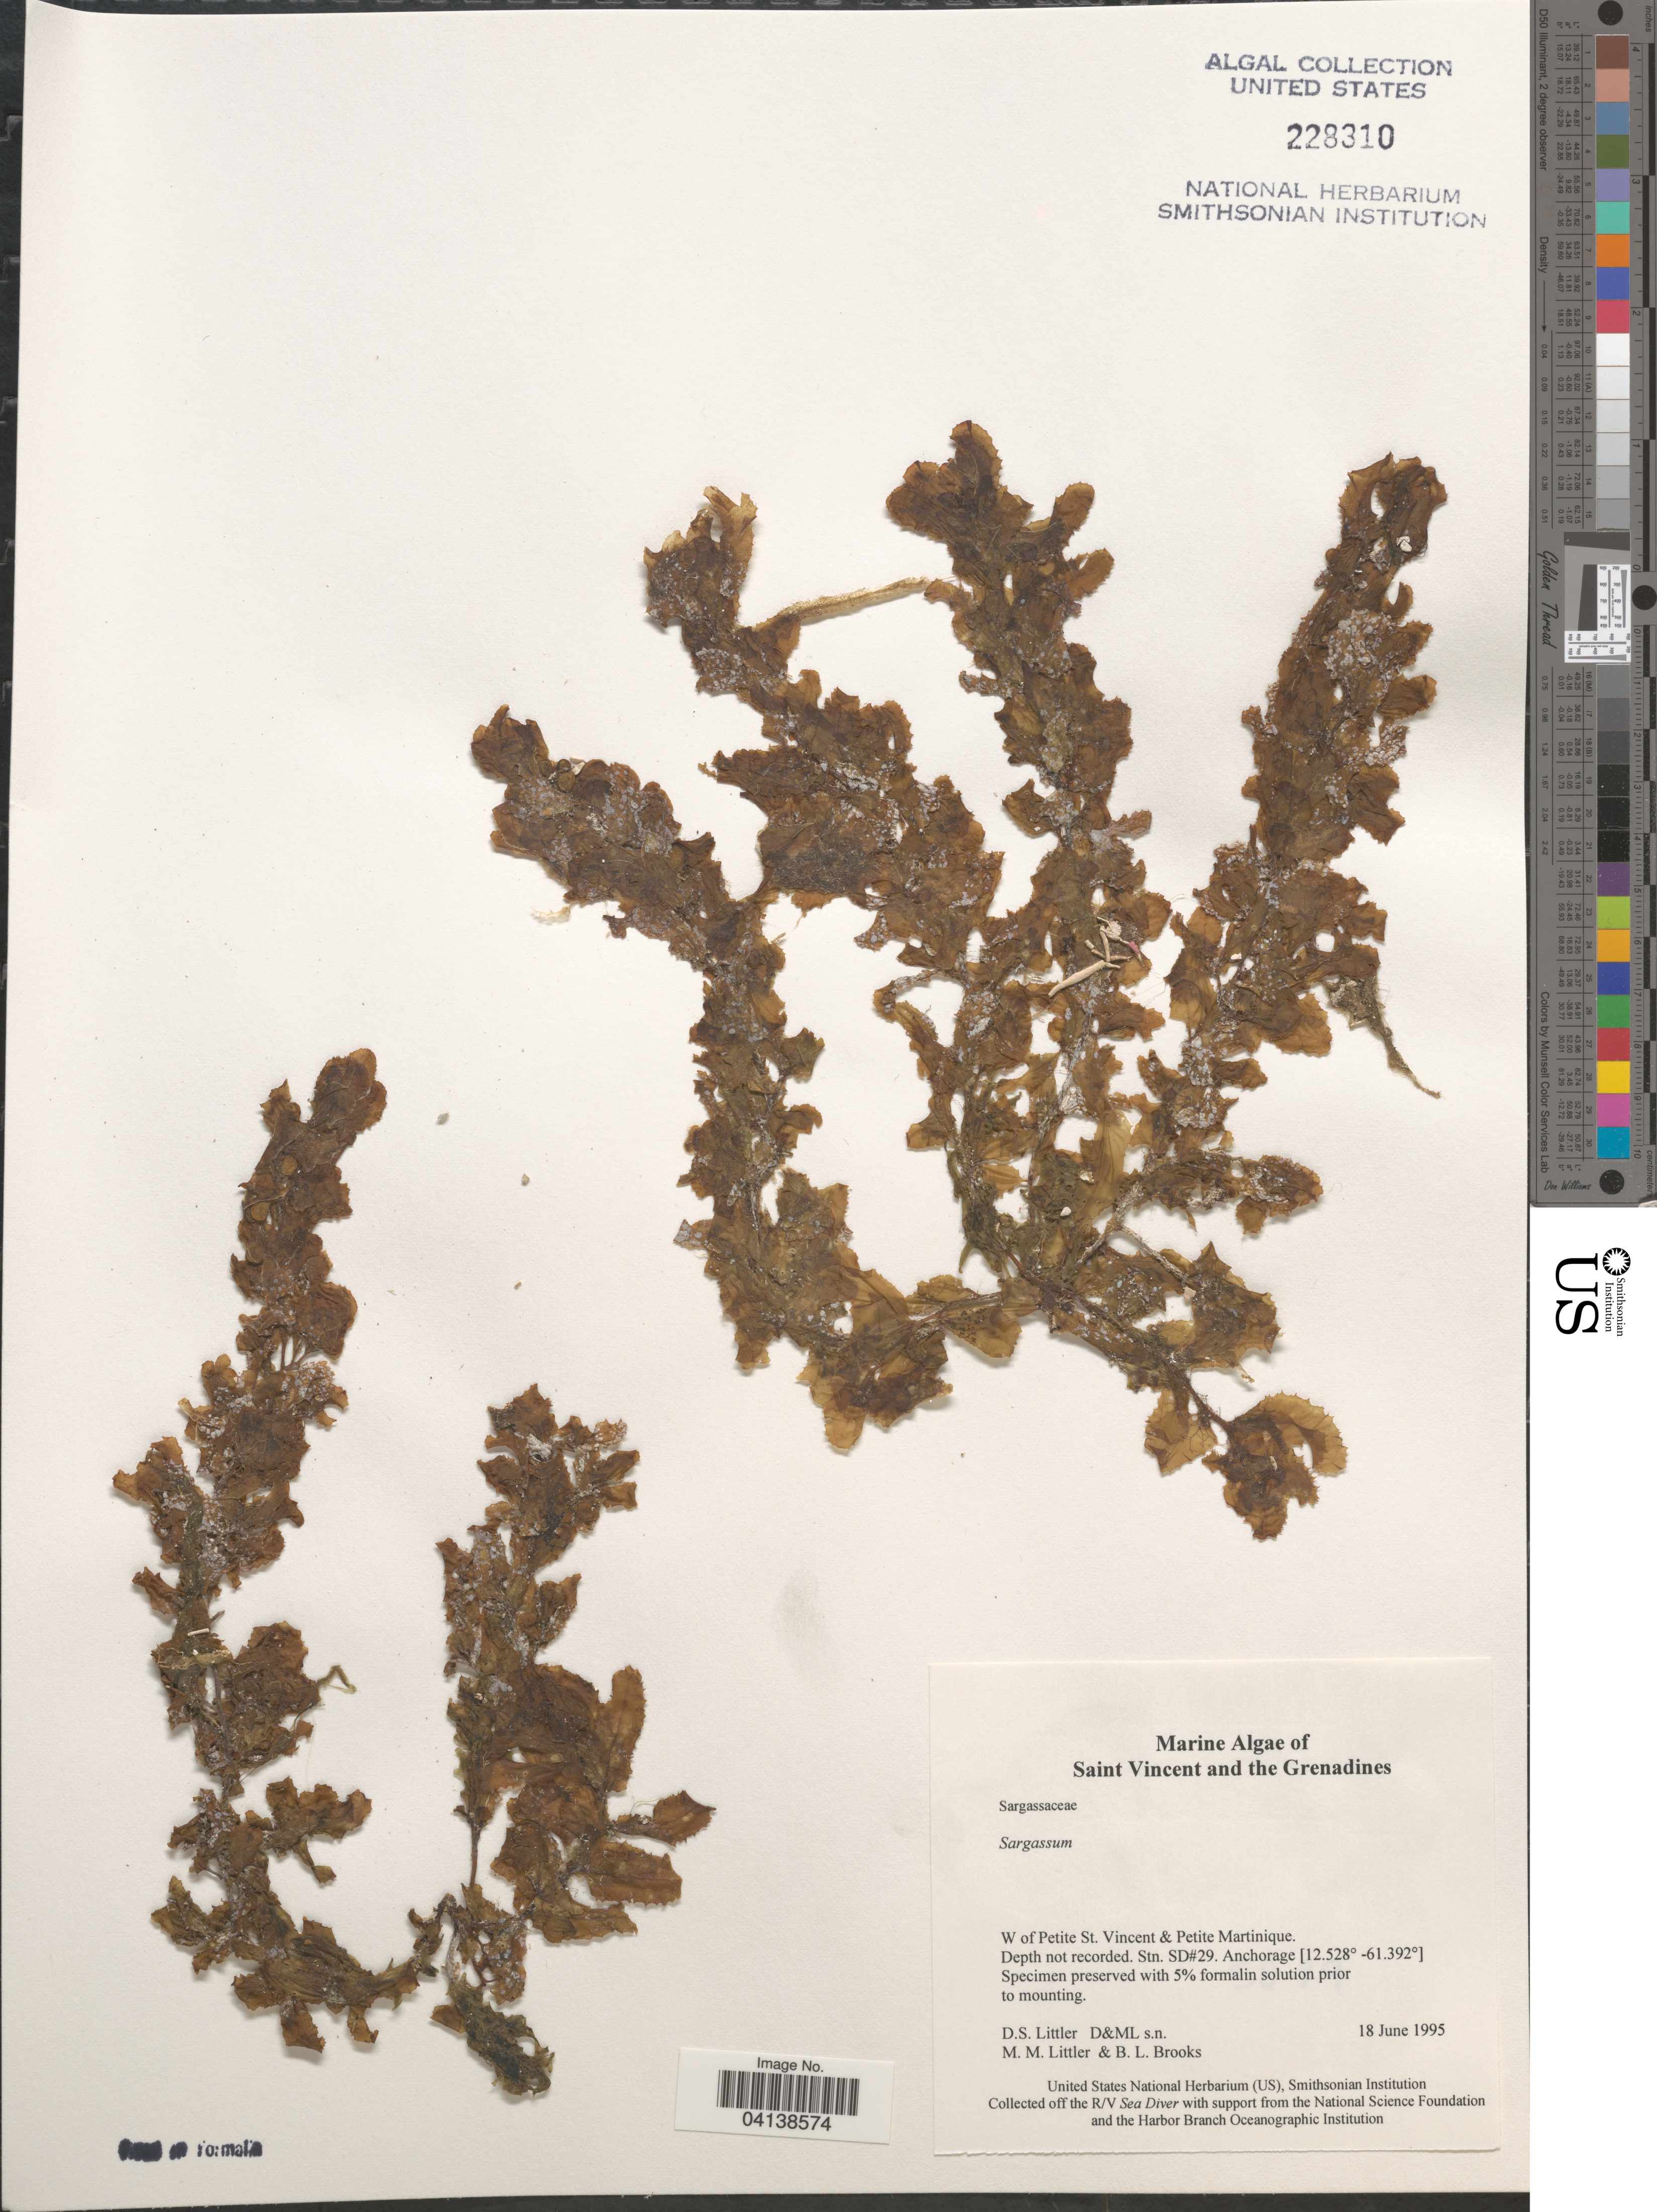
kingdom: Chromista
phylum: Ochrophyta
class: Phaeophyceae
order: Fucales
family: Sargassaceae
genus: Sargassum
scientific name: Sargassum sp.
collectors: D. S. Littler & B. Brooks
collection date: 1995-06-18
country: St. Vincent - Grenadines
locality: Saint Vincent and the Grenadines. W of Petite St. Vincent & Petite Martinique. Stn. SD#29.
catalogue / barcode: US 228310